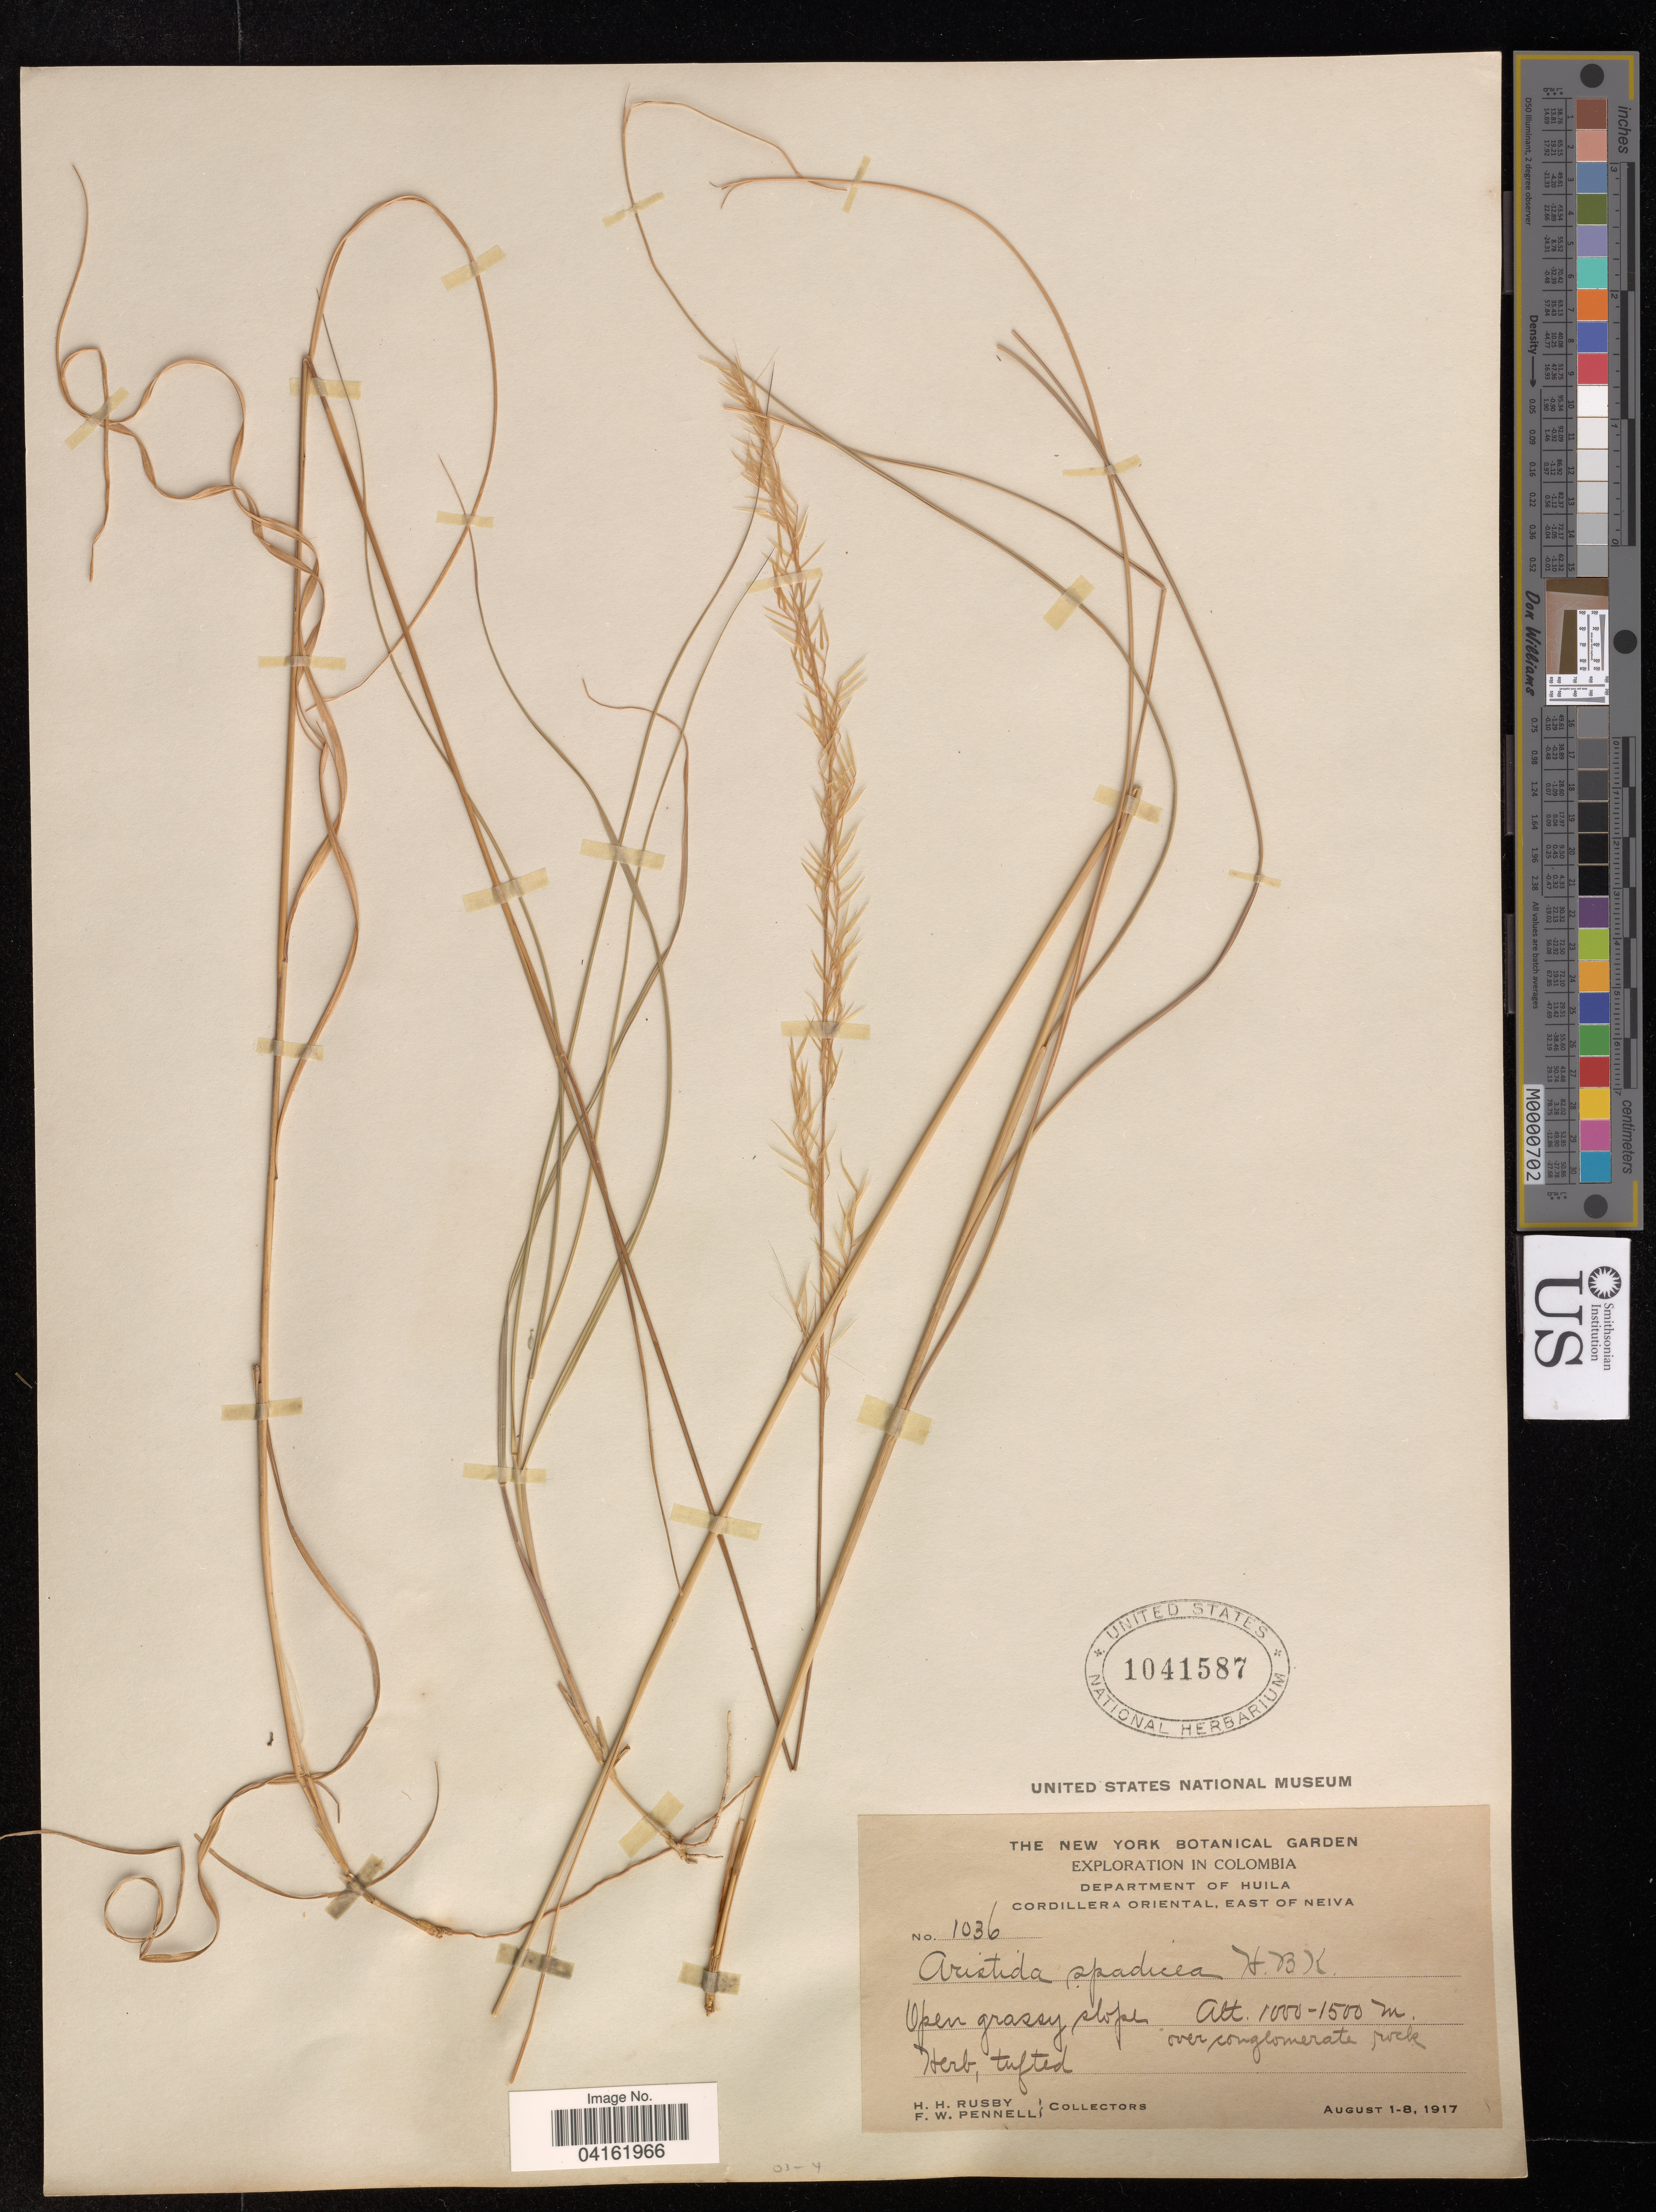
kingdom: Plantae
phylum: Tracheophyta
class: Liliopsida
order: Poales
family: Poaceae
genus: Aristida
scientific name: Aristida spadicea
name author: Kunth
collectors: H. H. Rusby & F. W. Pennell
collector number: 1036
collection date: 1917-08-01/1917-08-08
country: Colombia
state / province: Huila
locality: Cordillera Oriental, East of Neiva.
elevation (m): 1000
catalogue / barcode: US 1041587